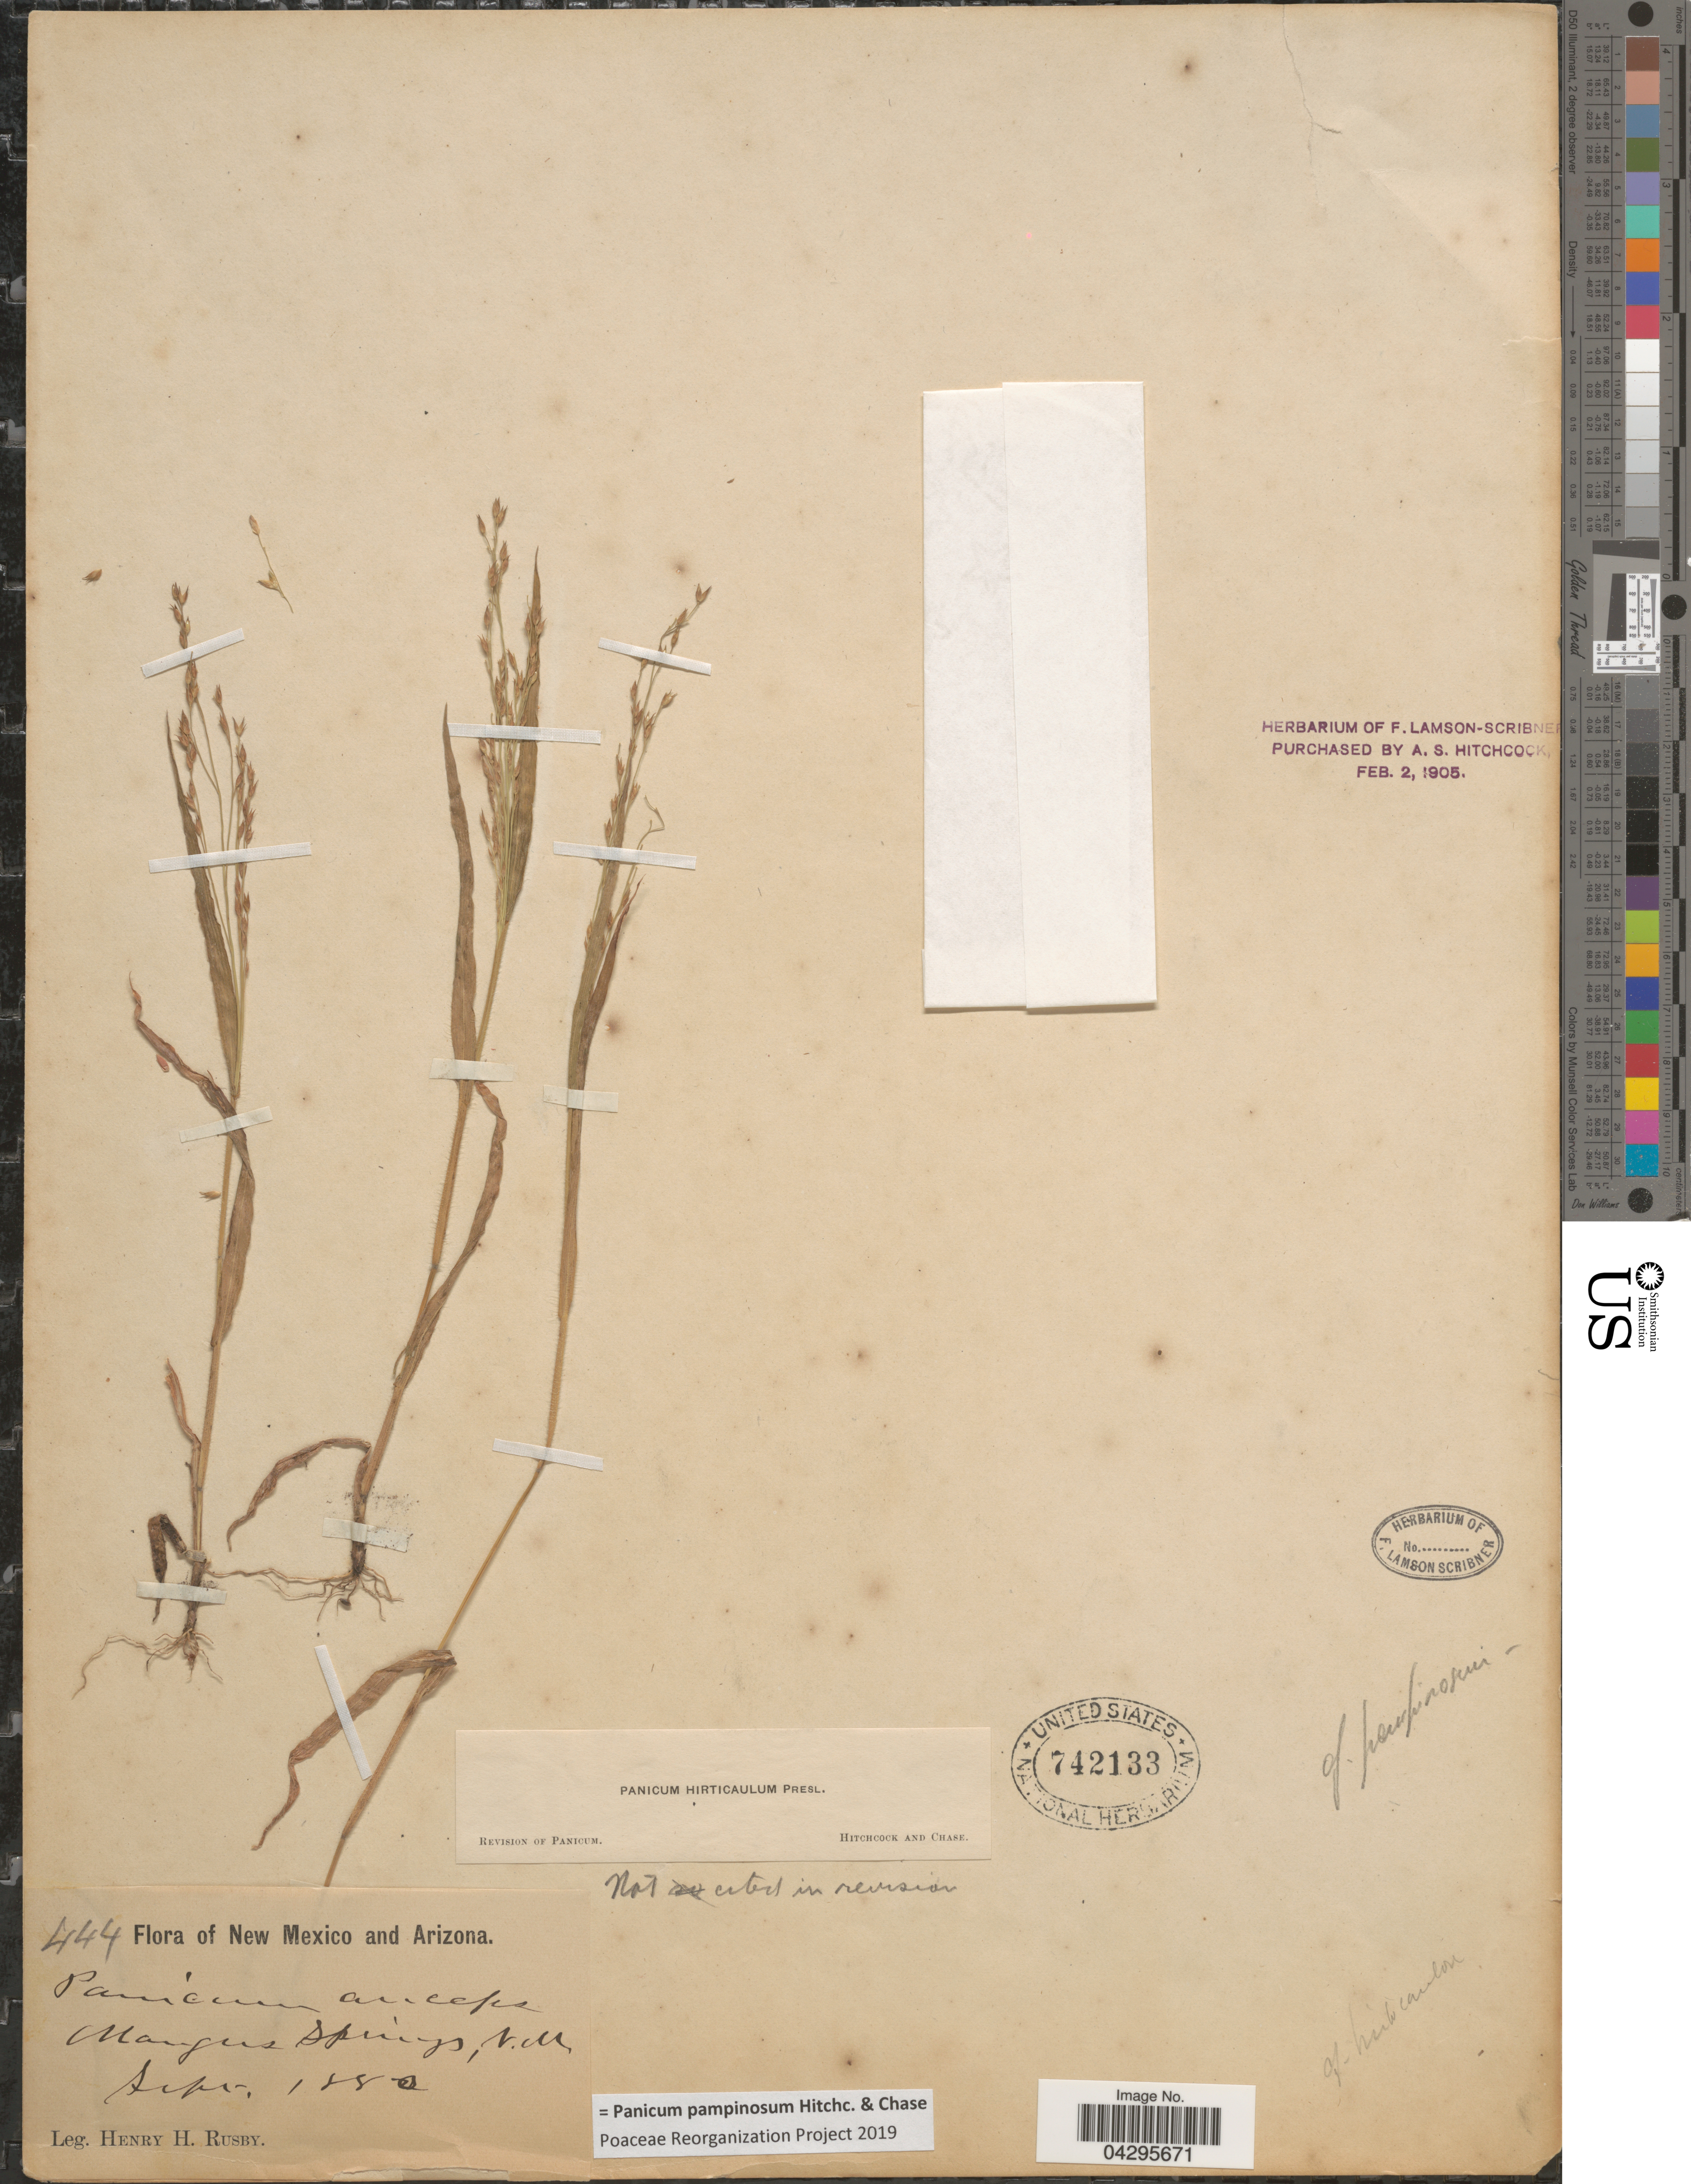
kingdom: Plantae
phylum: Tracheophyta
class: Liliopsida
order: Poales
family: Poaceae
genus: Panicum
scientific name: Panicum pampinosum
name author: Hitchc. & Chase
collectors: H. H. Rusby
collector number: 444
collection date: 1880-09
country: United States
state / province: New Mexico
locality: Mangus Springs.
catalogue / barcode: US 742133